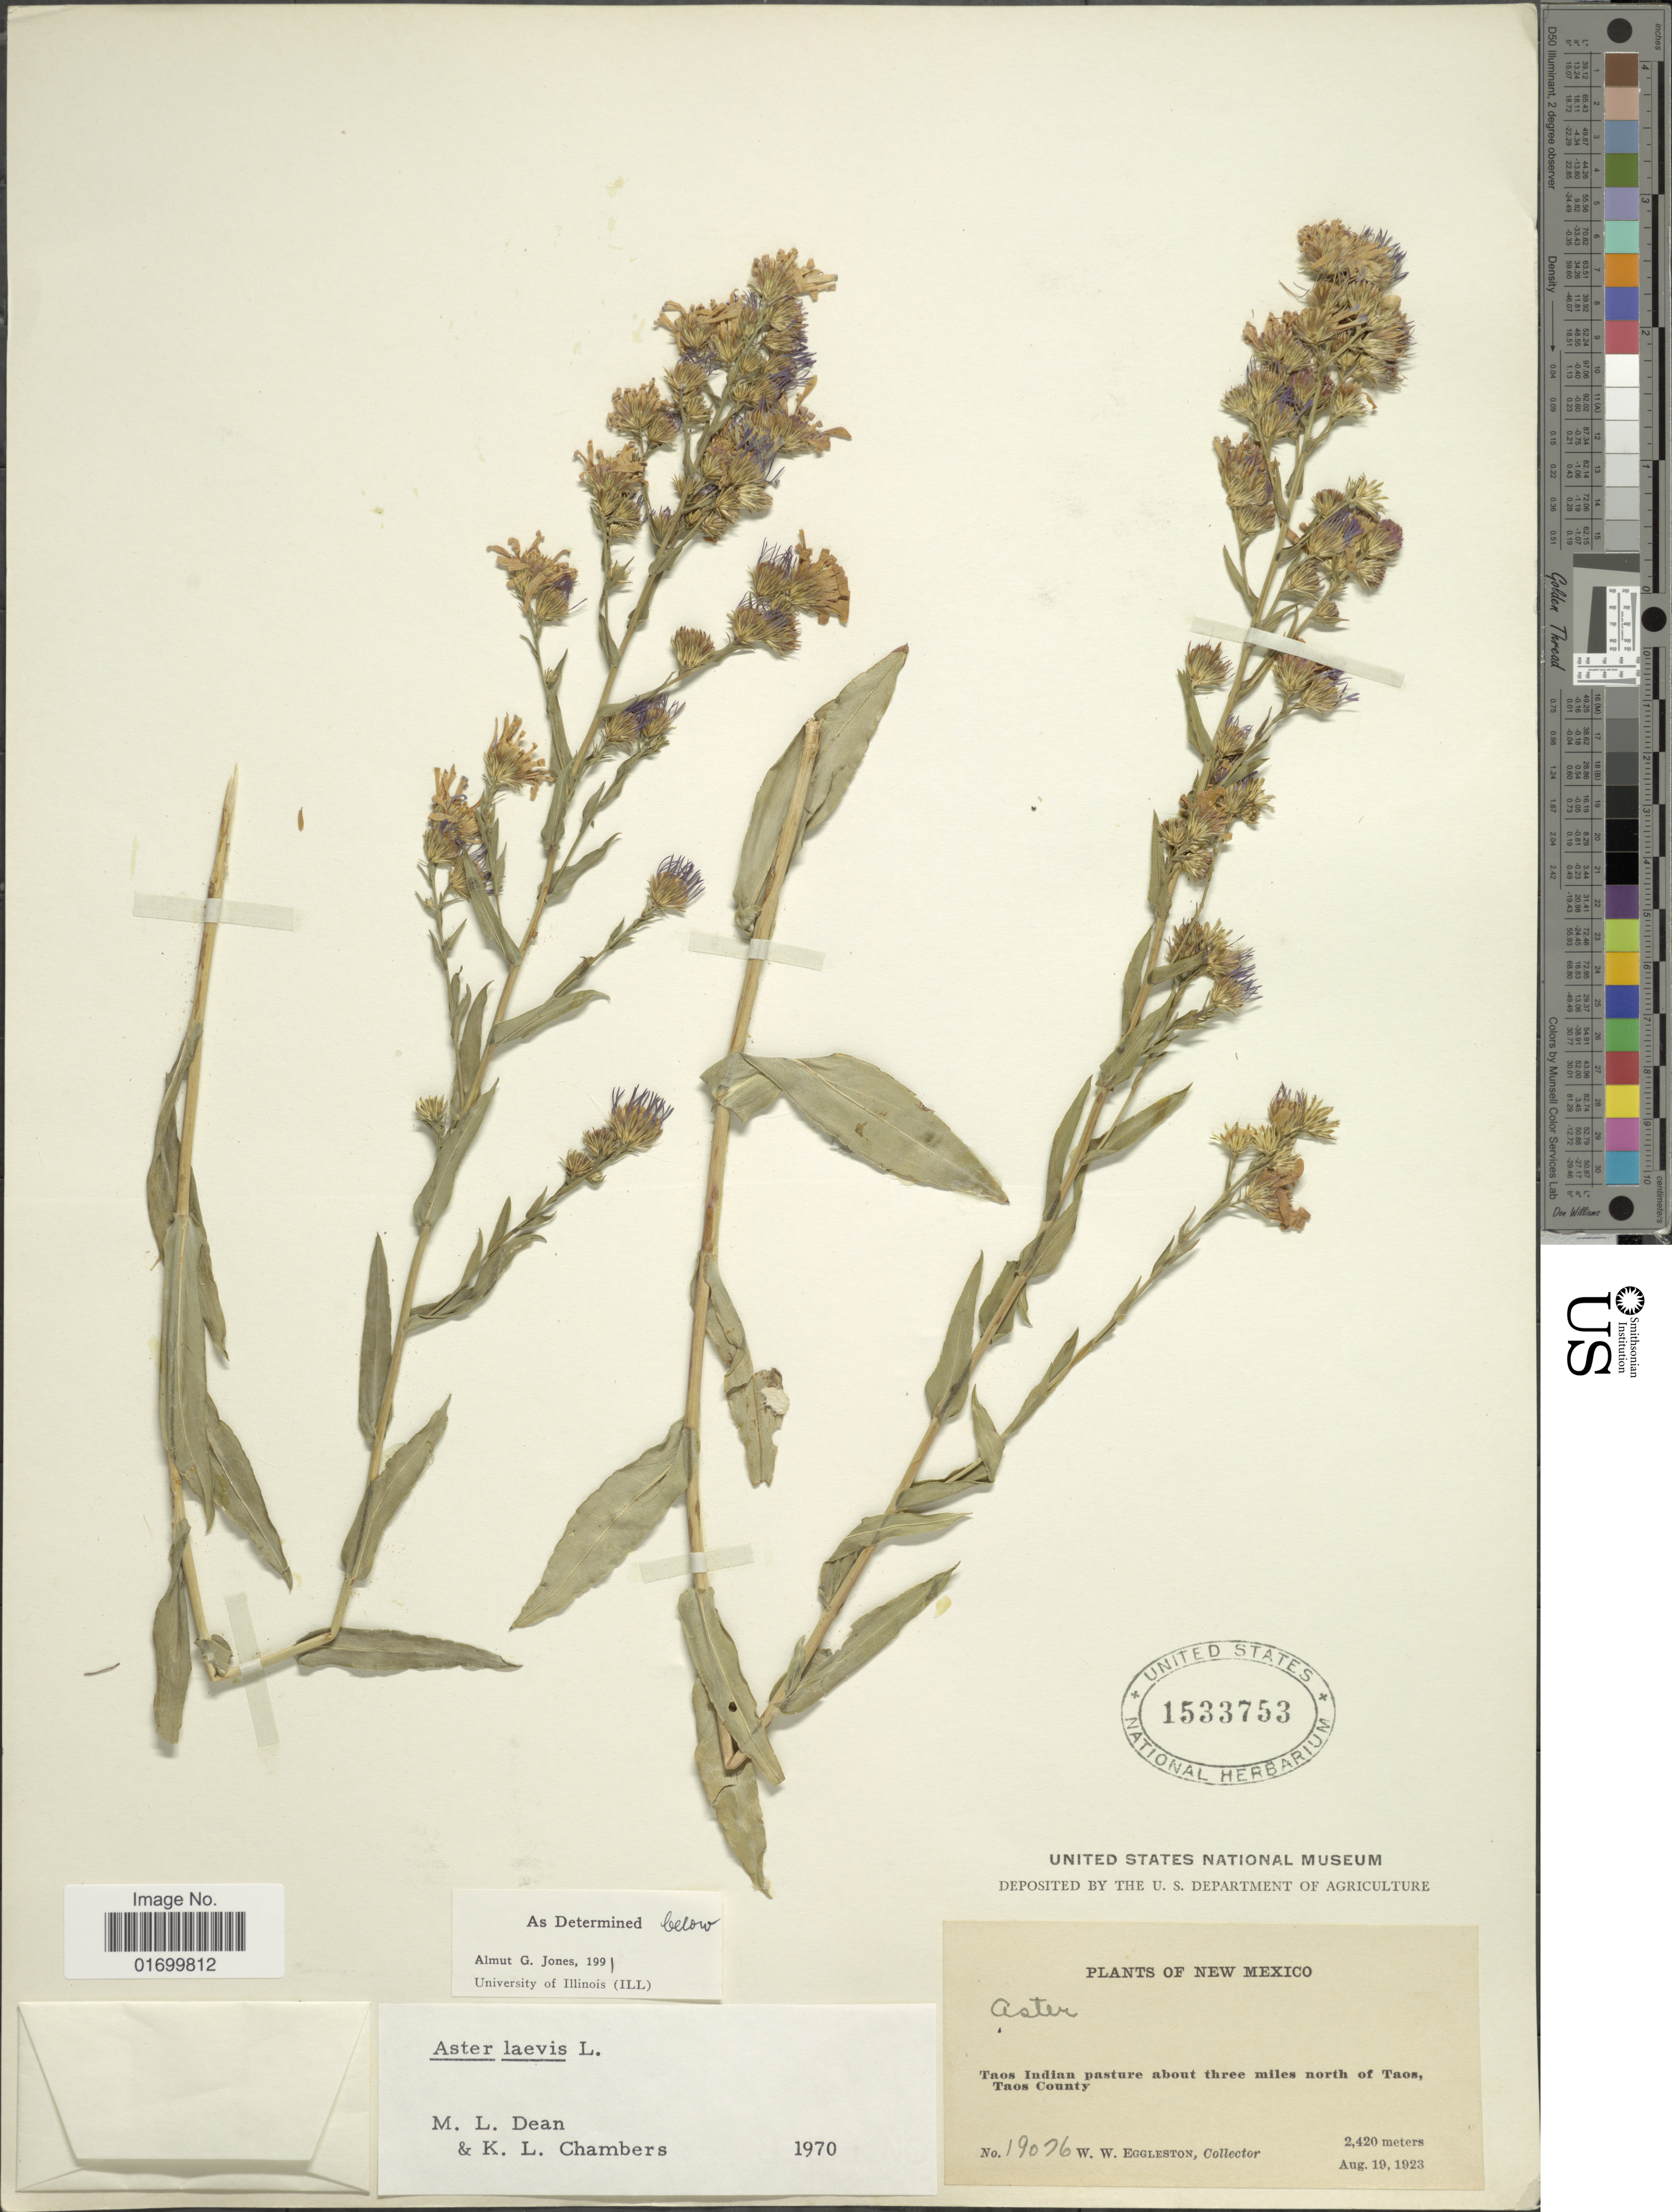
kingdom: Plantae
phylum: Tracheophyta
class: Magnoliopsida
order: Asterales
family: Asteraceae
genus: Symphyotrichum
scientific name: Symphyotrichum laeve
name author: (L.) Á. Löve & D. Löve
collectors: W. W. Eggleston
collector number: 19076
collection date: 1923-08-19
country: United States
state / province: New Mexico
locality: Taos Indian pasture about three miles north of Taos, Taos County.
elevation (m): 2420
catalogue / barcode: US 1533753